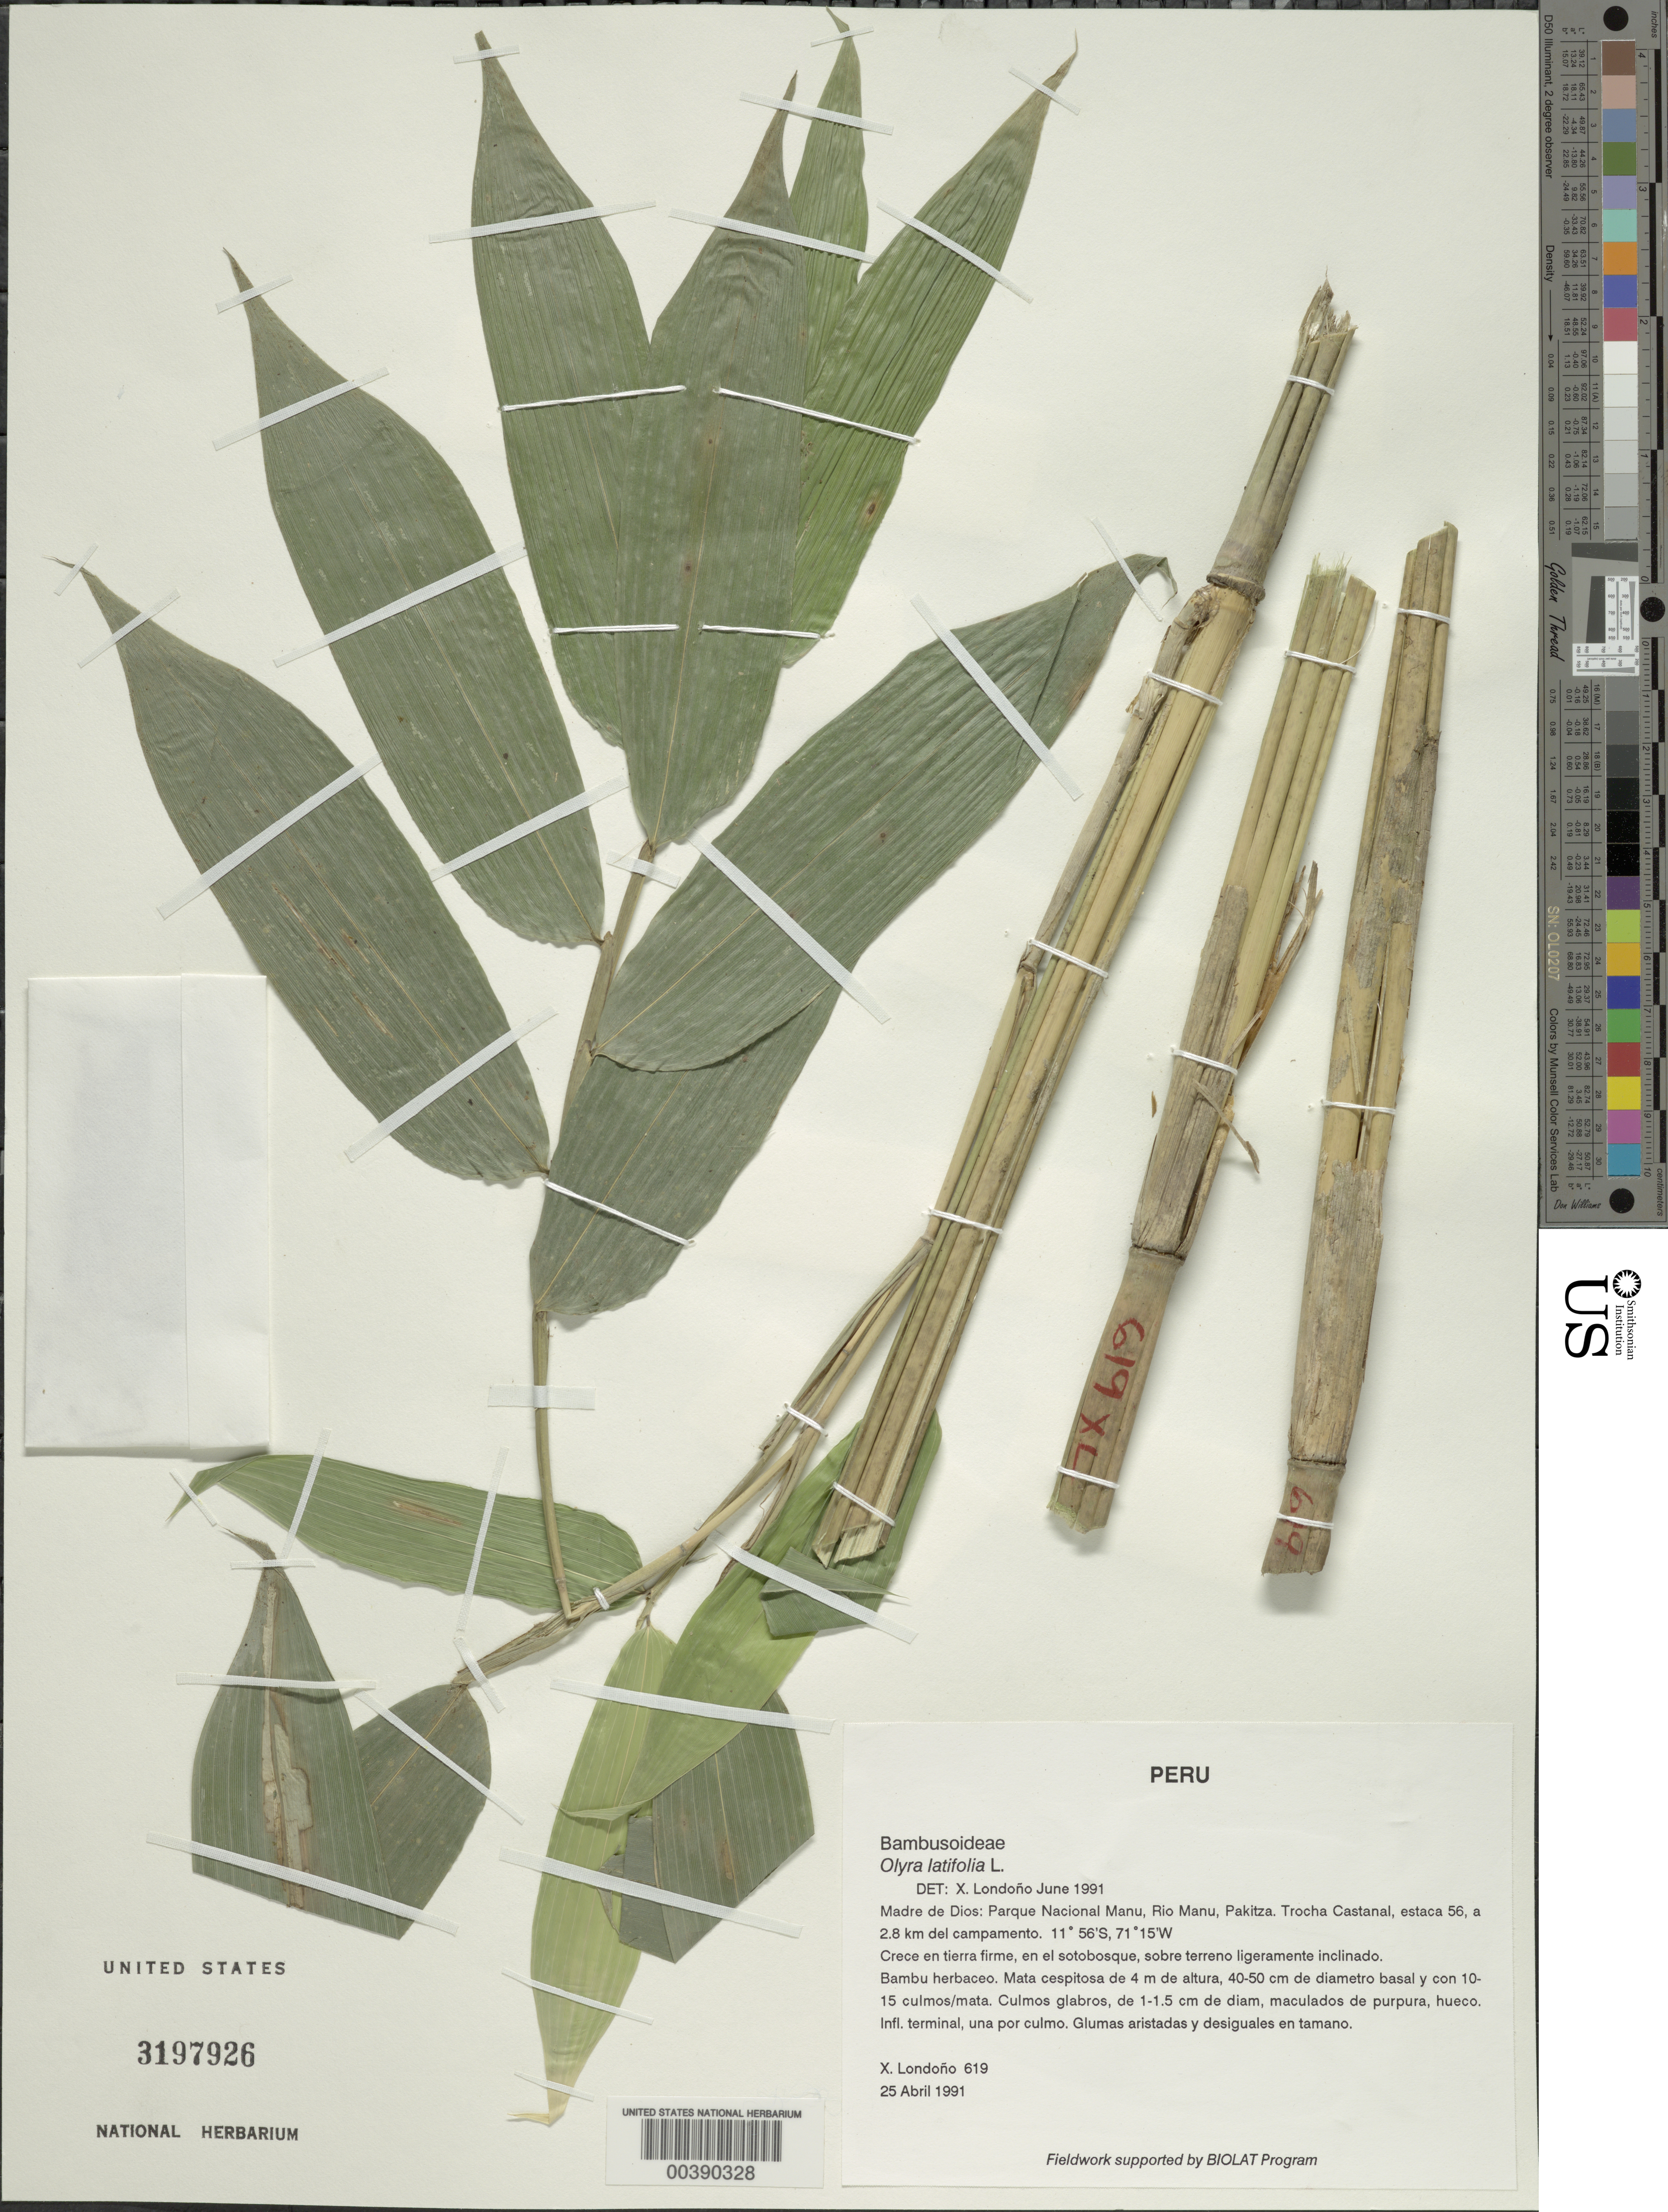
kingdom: Plantae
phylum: Tracheophyta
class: Liliopsida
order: Poales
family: Poaceae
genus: Olyra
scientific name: Olyra latifolia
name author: L.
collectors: X. Londoño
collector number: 619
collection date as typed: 25 Apr 1991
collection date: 1991-04-25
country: Peru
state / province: Madre de Dios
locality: Parque nacional manu, rio manu, pakitza; troncal castanal, estaca 56, a 2.8 km del campamento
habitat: Tierra firme, en el sotobosque, sobre terreno ligeramente inclinado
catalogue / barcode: US 3197926